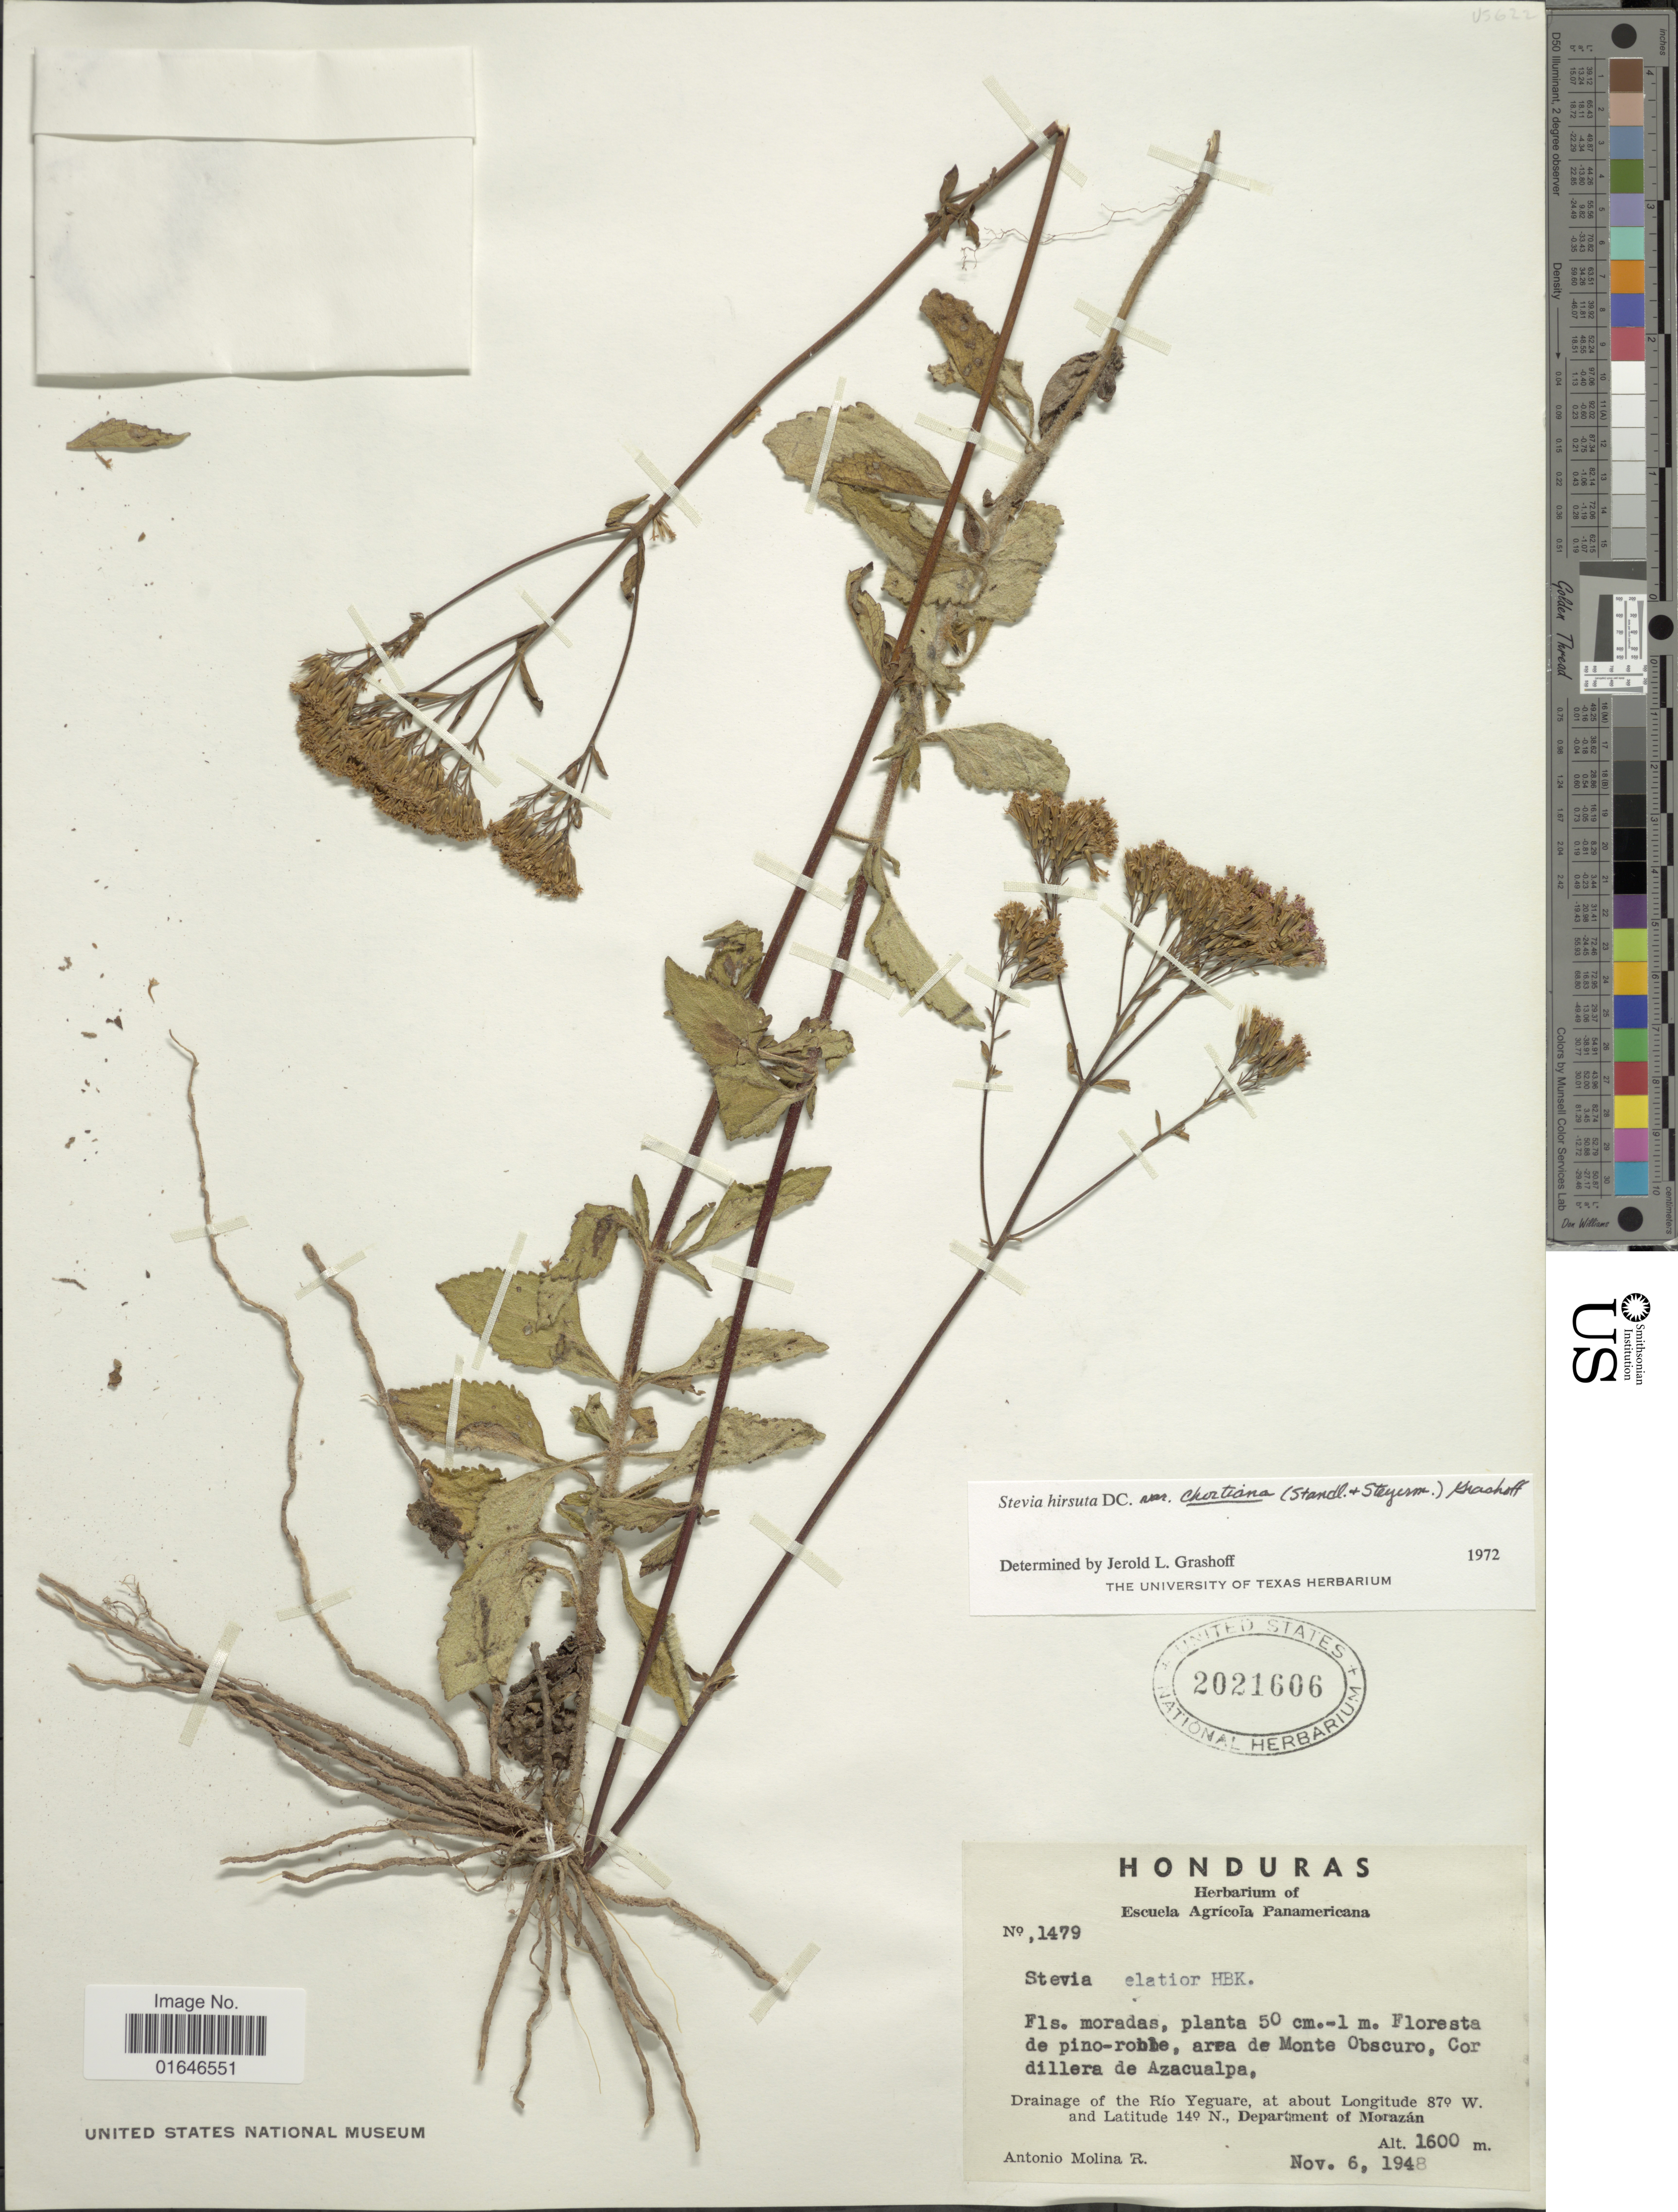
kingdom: Plantae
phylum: Tracheophyta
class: Magnoliopsida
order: Asterales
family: Asteraceae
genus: Stevia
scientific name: Stevia hirsuta var. chortiana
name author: (Standl. & Steyerm.) Grashoff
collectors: A. Molina R.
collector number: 1479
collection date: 1948-11-06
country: Honduras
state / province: Fco. Morazán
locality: Area de Monte Obscuro, Cordillera de Azacualpa, Draingage of the Rio Yeguare at about Department of Morazan.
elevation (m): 1600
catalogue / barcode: US 2021606